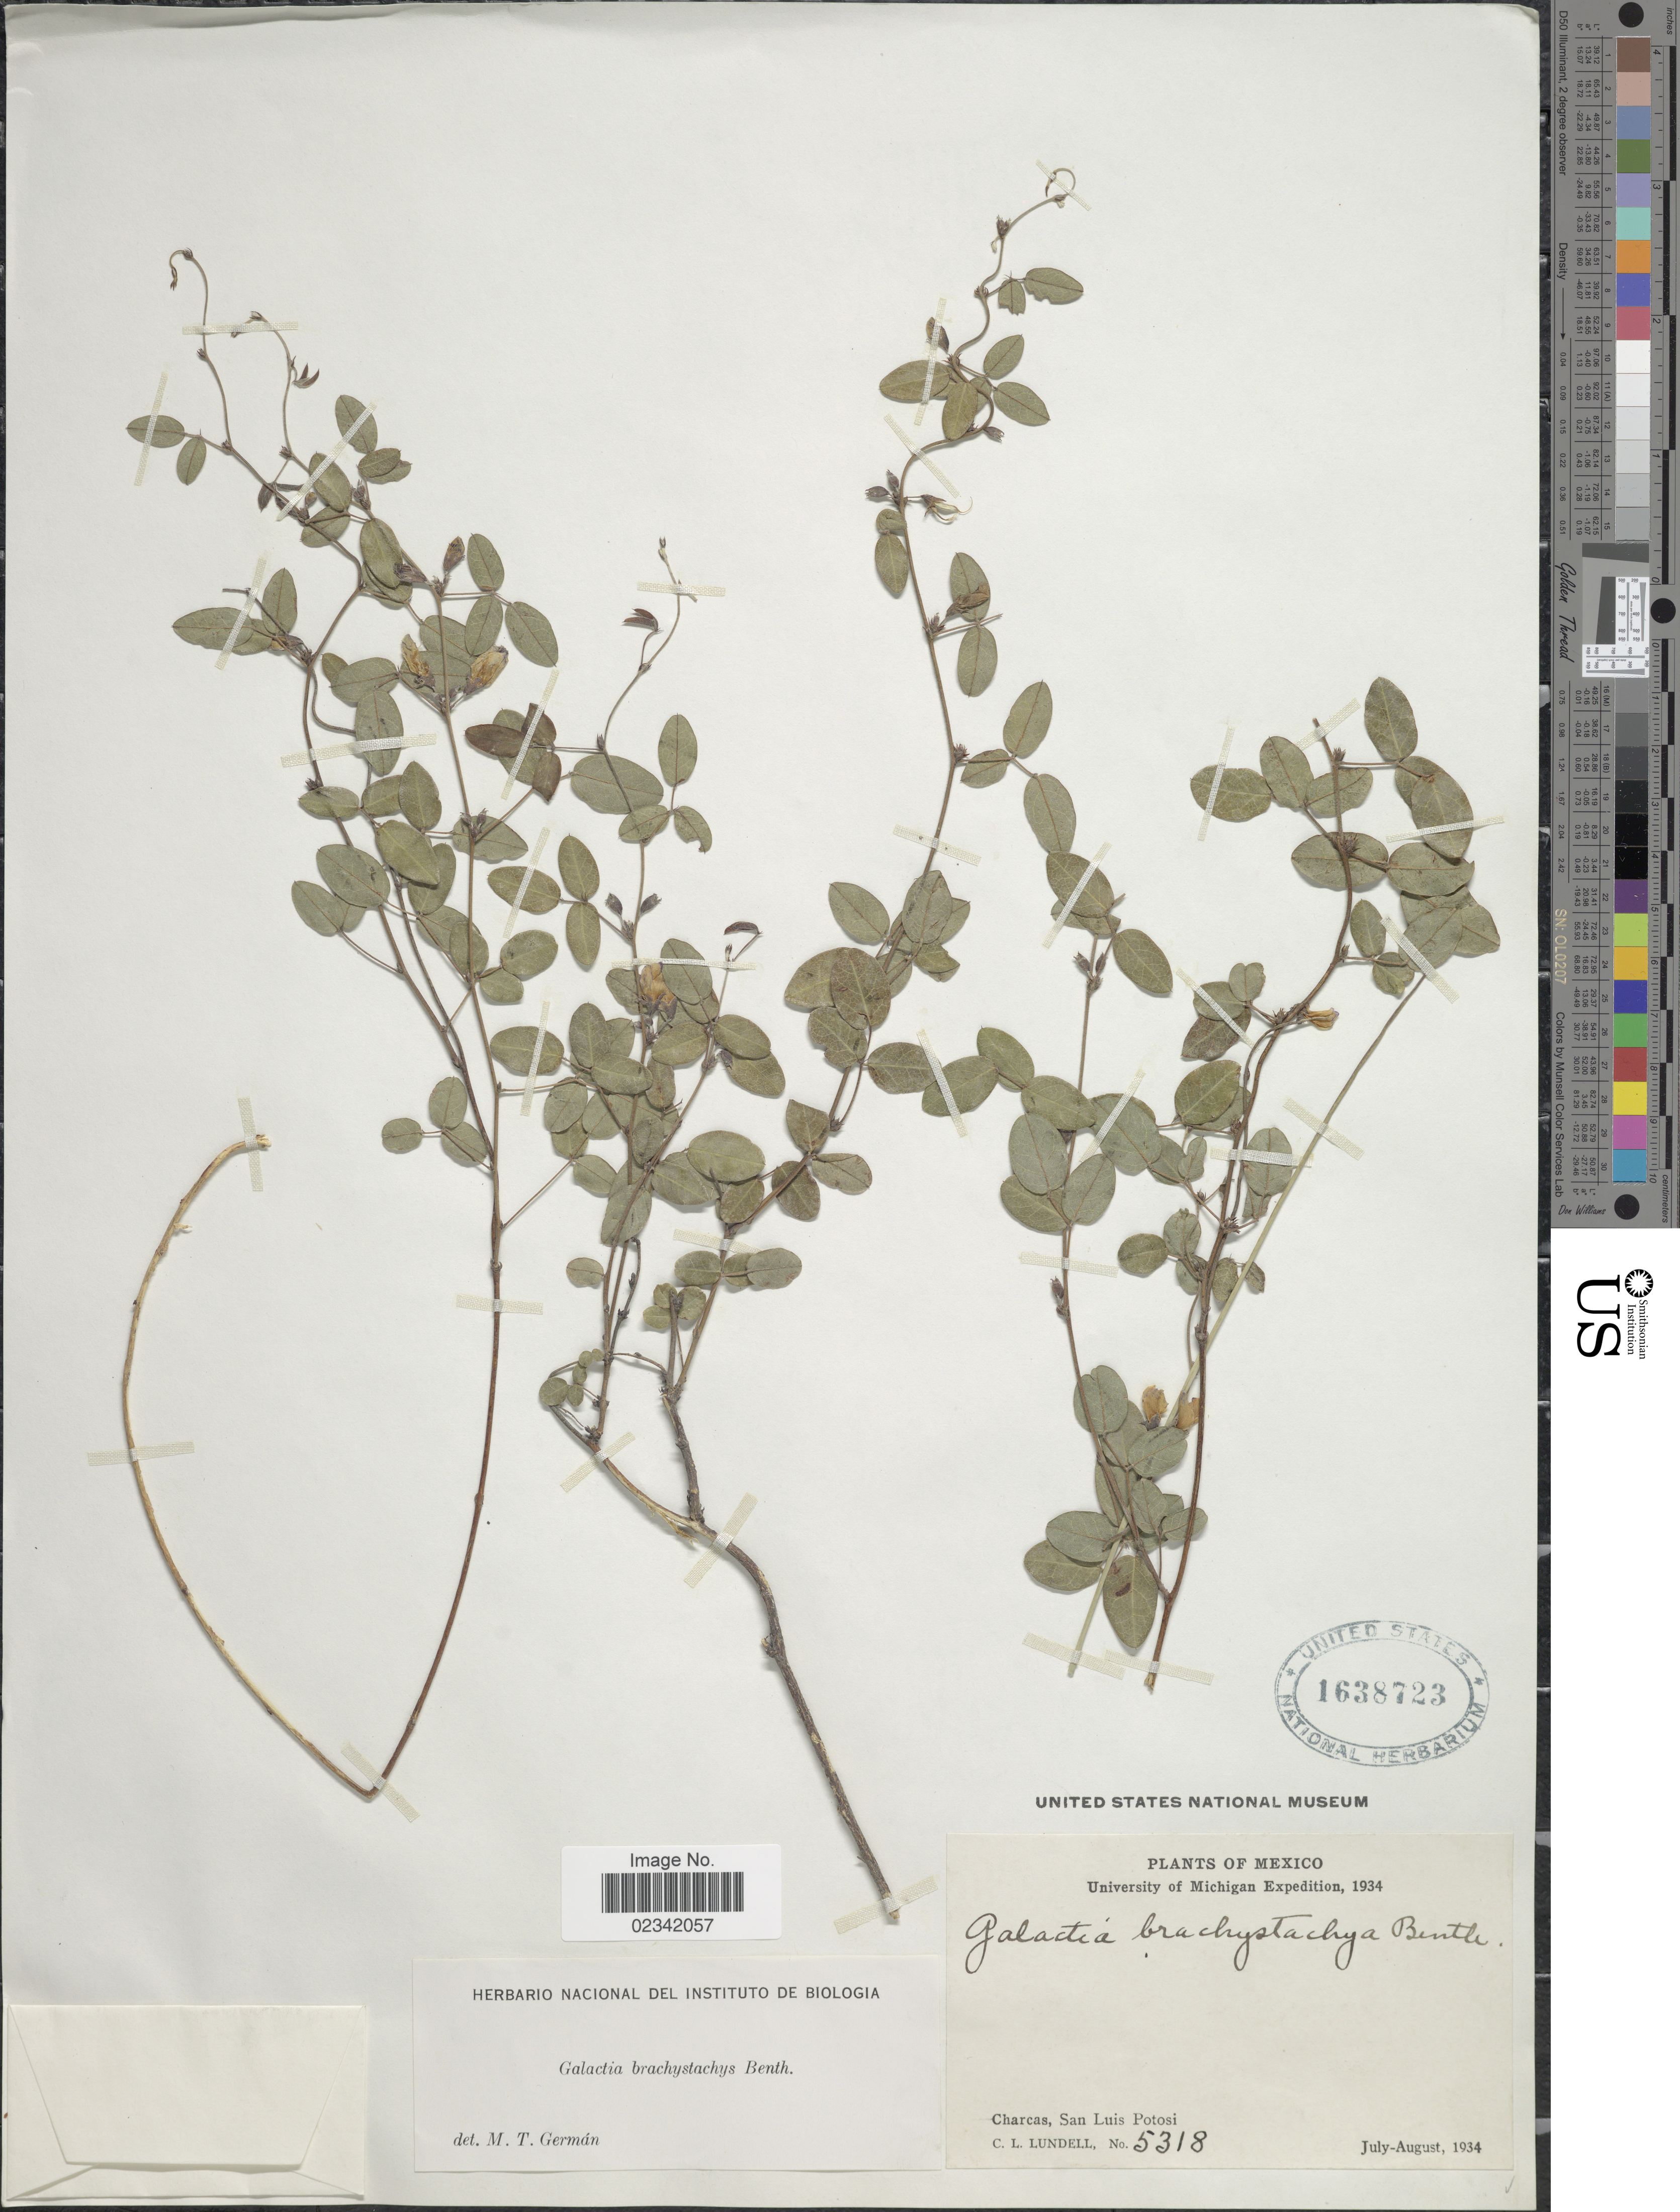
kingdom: Plantae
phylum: Tracheophyta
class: Magnoliopsida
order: Fabales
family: Fabaceae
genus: Nanogalactia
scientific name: Nanogalactia brachystachys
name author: (Benth.) L.P. Queiroz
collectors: C. L. Lundell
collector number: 5318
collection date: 1934-07/1934-08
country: Mexico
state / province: San Luis Potosí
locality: Charcas, San Luis Potosi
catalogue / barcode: US 1638723